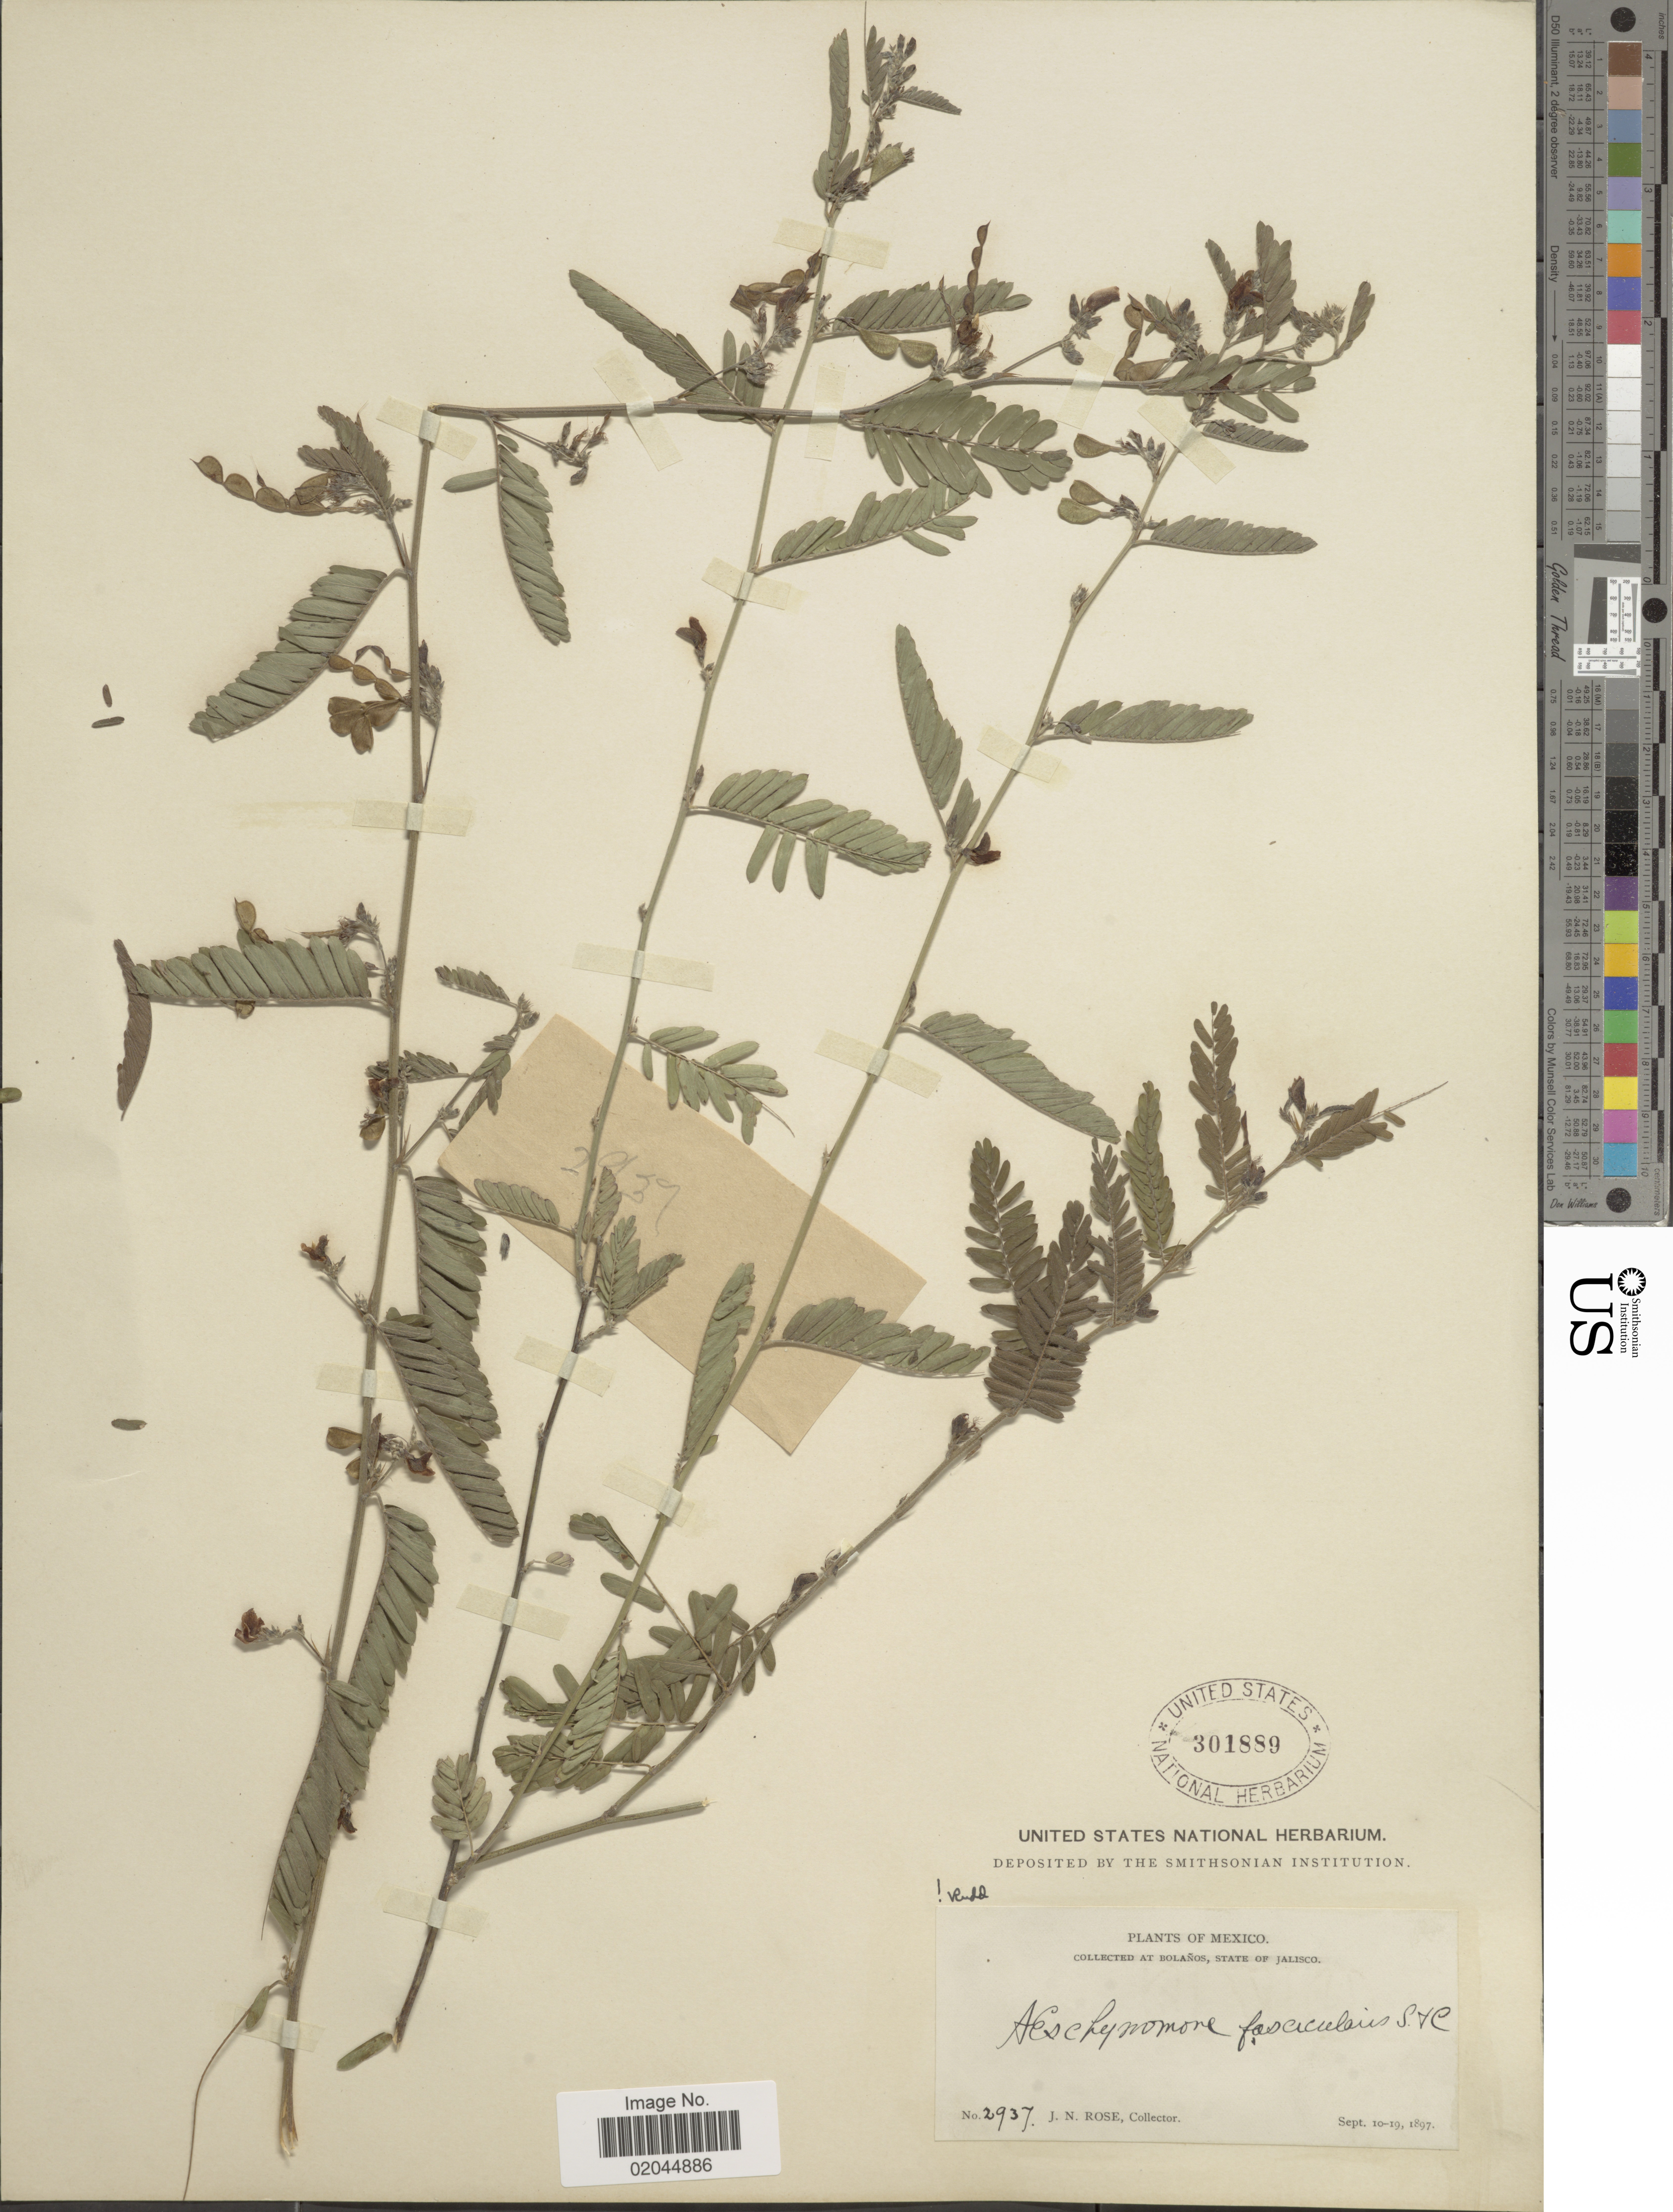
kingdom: Plantae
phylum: Tracheophyta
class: Magnoliopsida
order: Fabales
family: Fabaceae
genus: Aeschynomene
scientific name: Aeschynomene fascicularis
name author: Schltdl. & Cham.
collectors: J. N. Rose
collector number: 2937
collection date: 1897-09-10/1897-09-19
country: Mexico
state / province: Jalisco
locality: At Bolanos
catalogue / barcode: US 301889